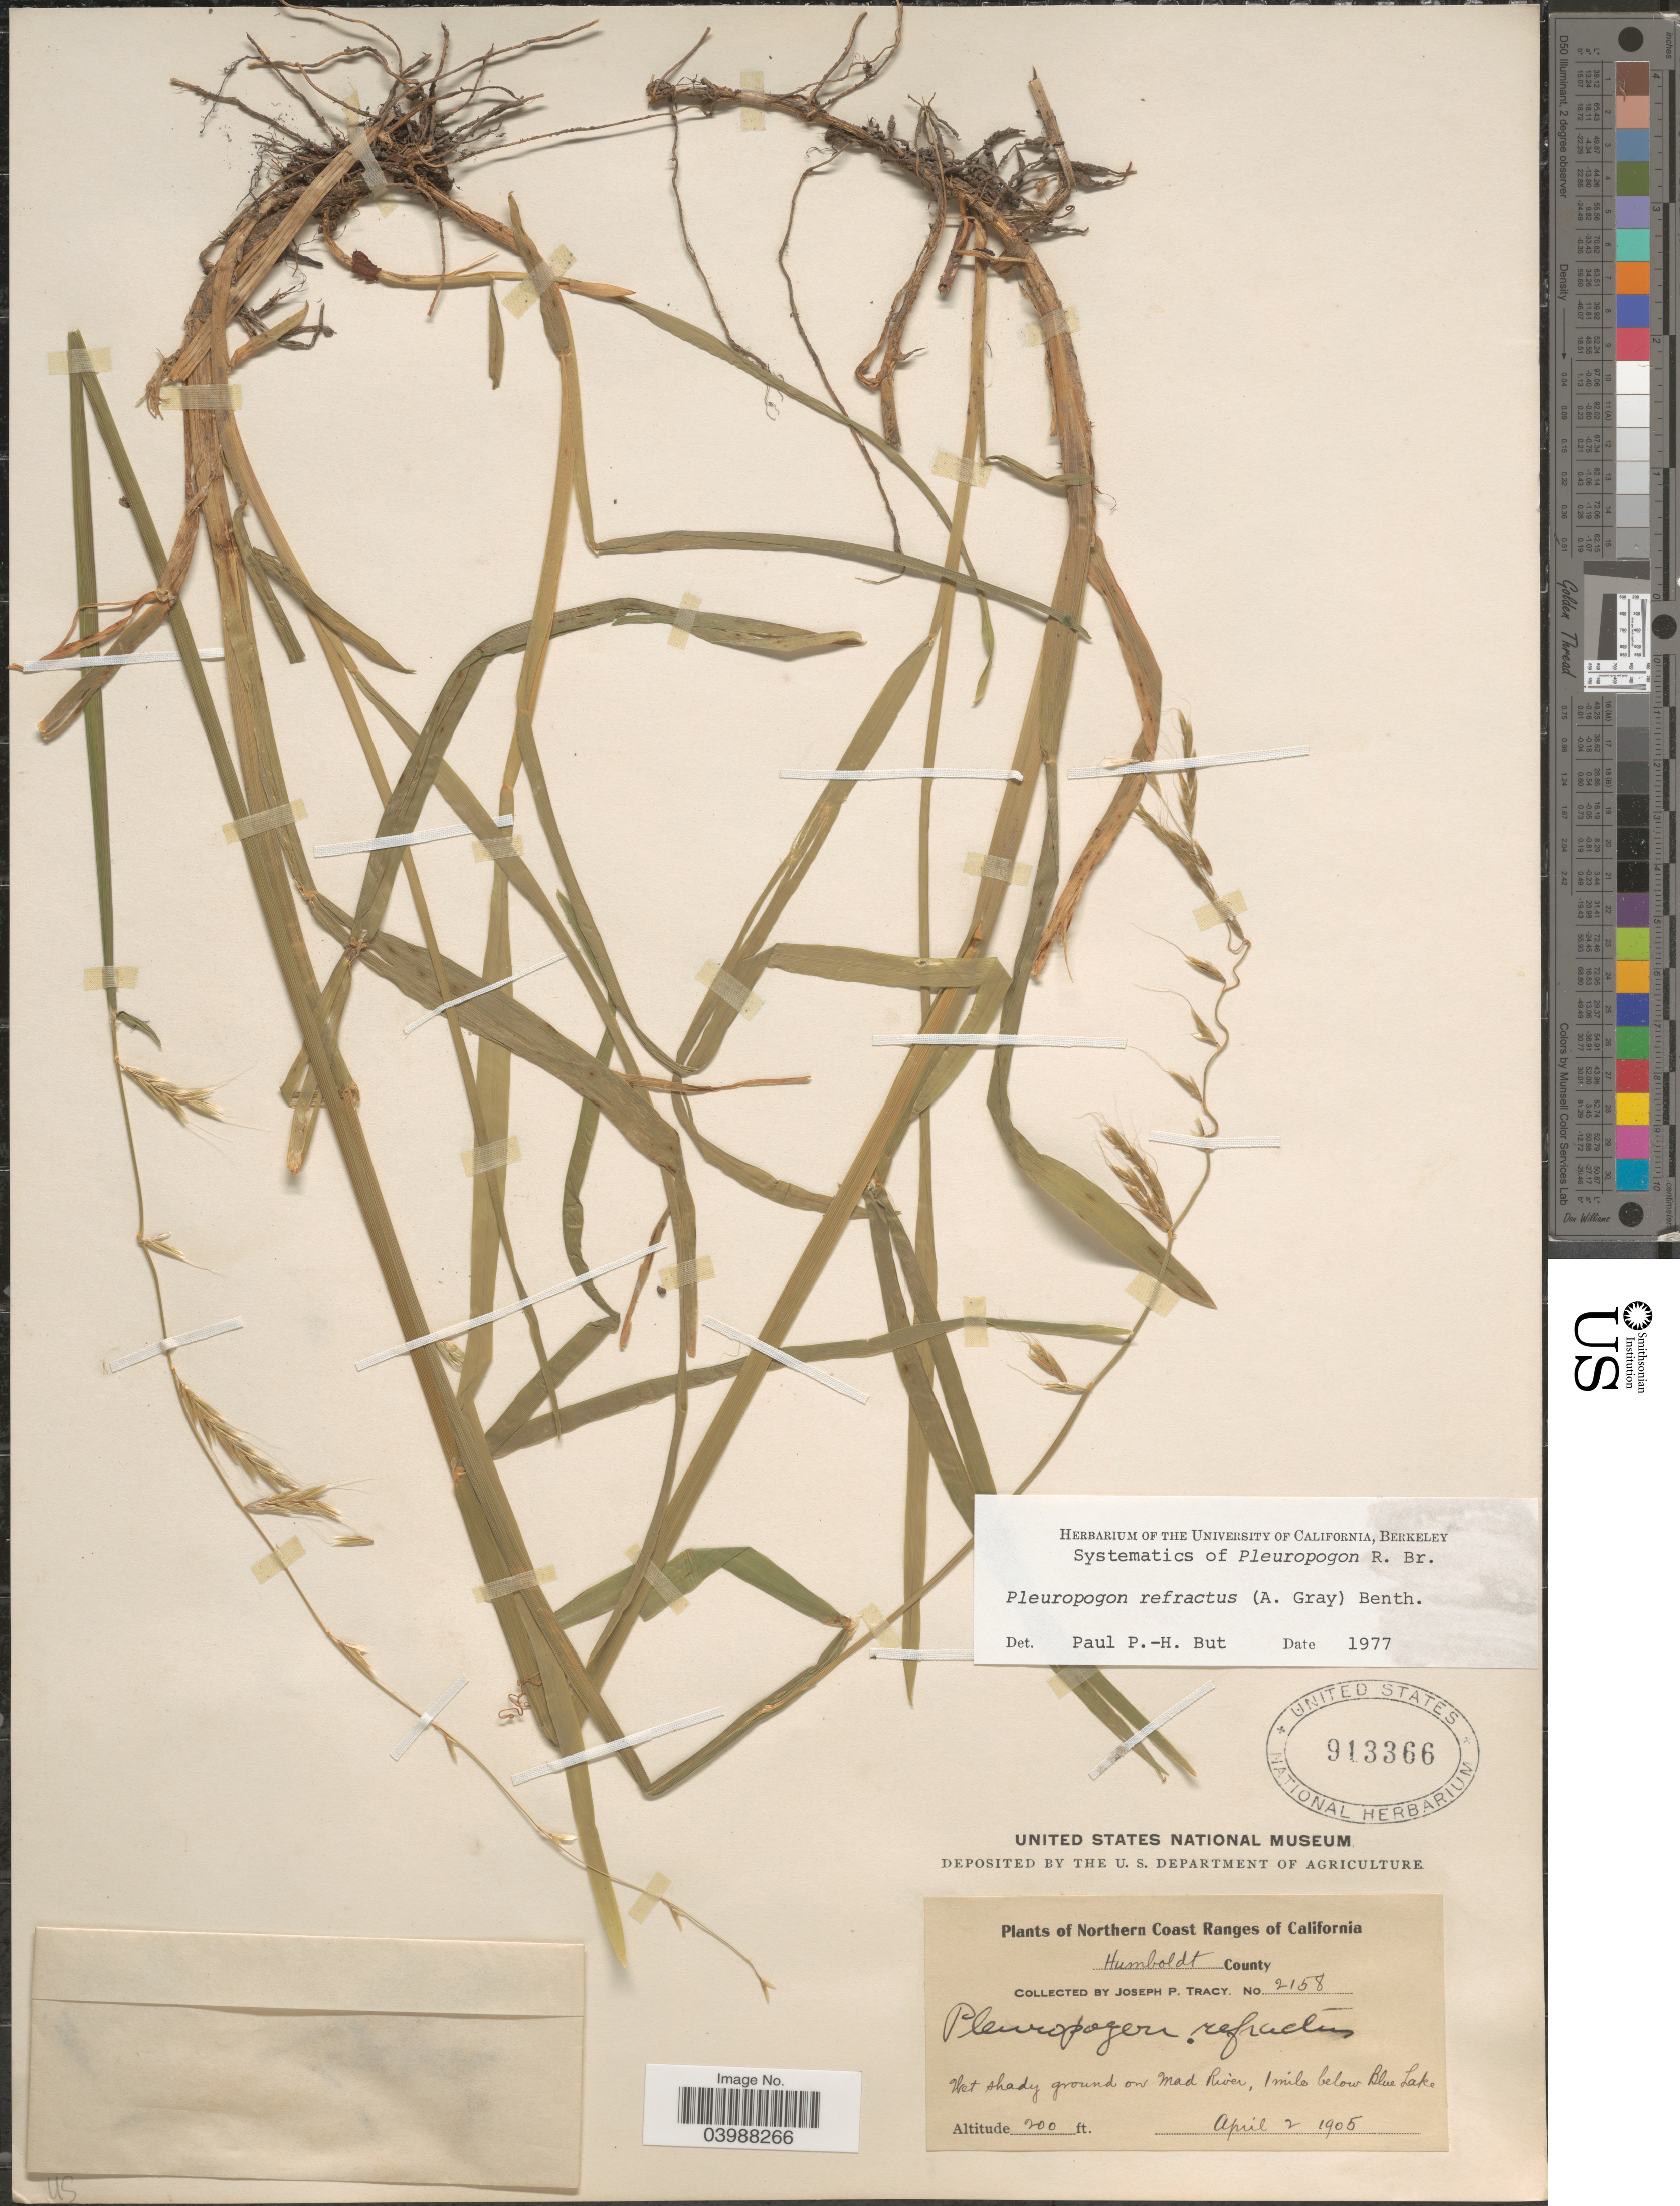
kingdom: Plantae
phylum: Tracheophyta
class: Liliopsida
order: Poales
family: Poaceae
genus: Pleuropogon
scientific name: Pleuropogon refractus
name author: (A. Gray) Benth.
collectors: J. Tracy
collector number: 2158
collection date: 1905-04-02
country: United States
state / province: California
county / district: Humboldt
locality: Northern Coast Ranges of California. Humboldt County. Wet shady ground on Mad River, 1 mile below Blue Lake.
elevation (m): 61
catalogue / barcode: US 913366